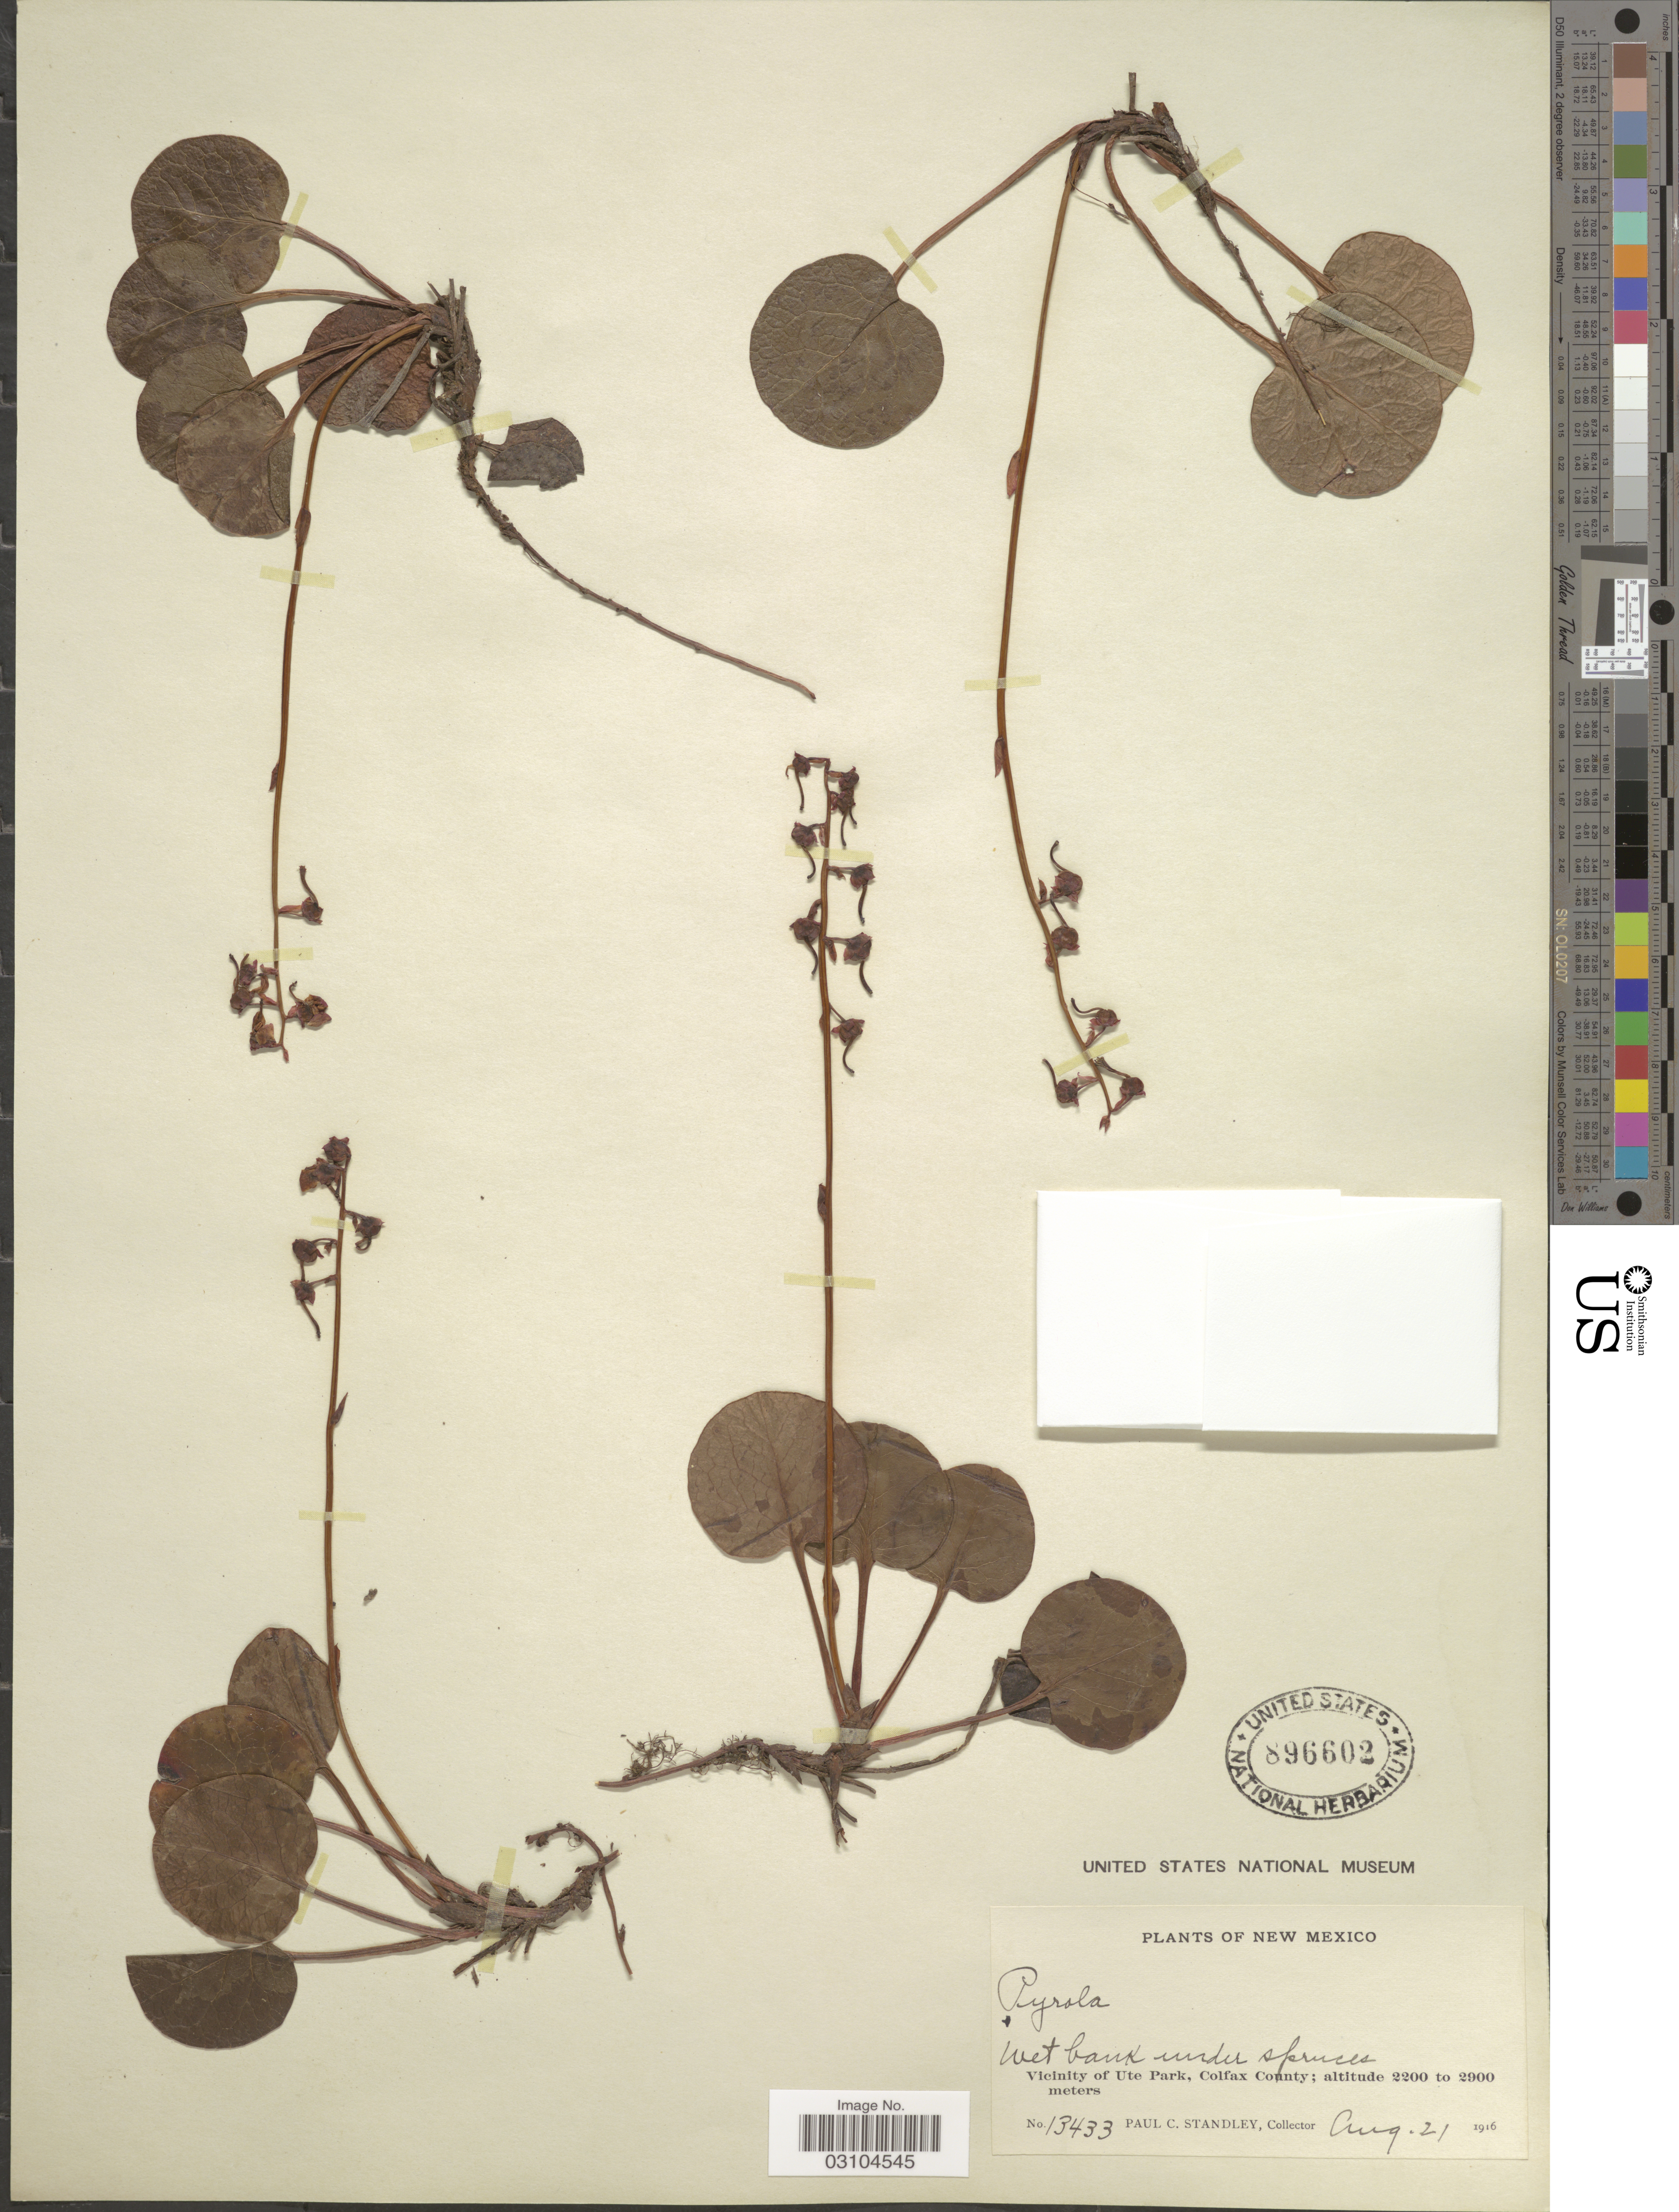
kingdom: Plantae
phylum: Tracheophyta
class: Magnoliopsida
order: Ericales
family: Ericaceae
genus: Pyrola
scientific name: Pyrola sp.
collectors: P. C. Standley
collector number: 13433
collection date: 1916-08-21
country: United States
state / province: New Mexico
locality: Vicinity of Ute Park, Colfax County.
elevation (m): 2200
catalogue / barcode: US 896602